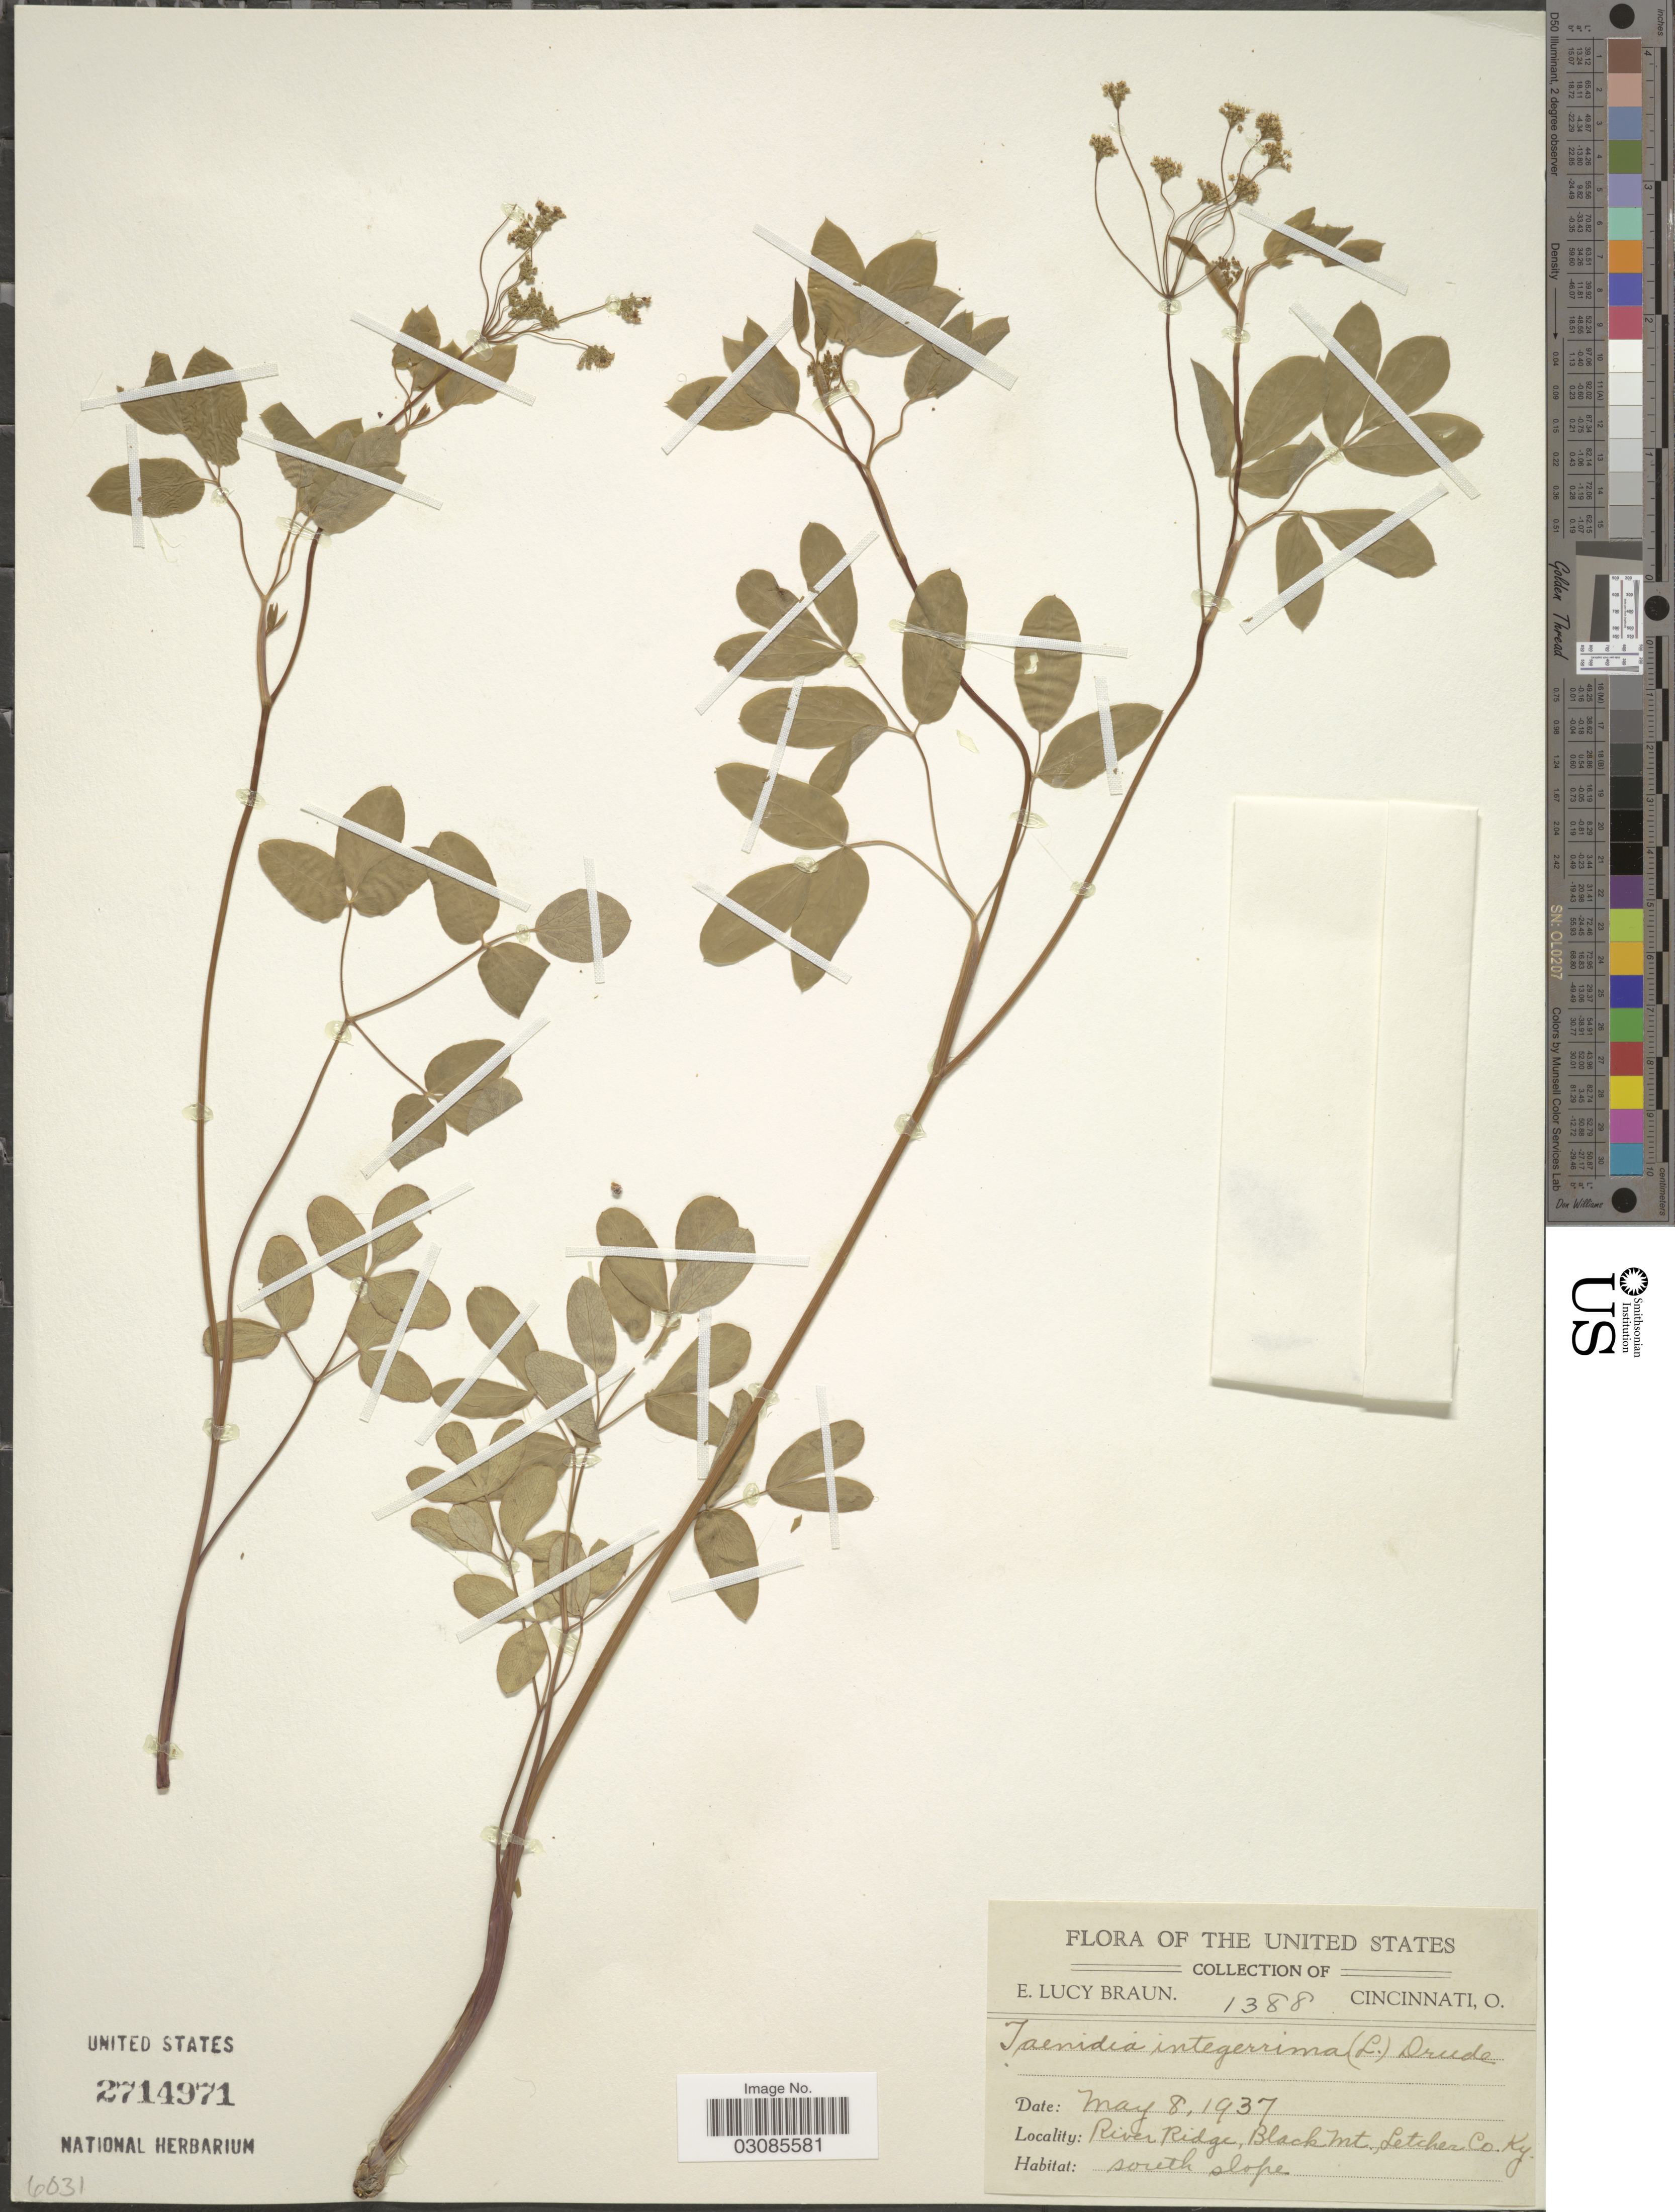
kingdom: Plantae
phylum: Tracheophyta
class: Magnoliopsida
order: Apiales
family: Apiaceae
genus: Taenidia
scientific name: Taenidia integerrima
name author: (L.) Drude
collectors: E. L. Braun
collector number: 1388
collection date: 1937-05-08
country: United States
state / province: Kentucky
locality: River Ridge, Black Mt., Letcher Co. Ky. South slope.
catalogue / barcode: US 2714971